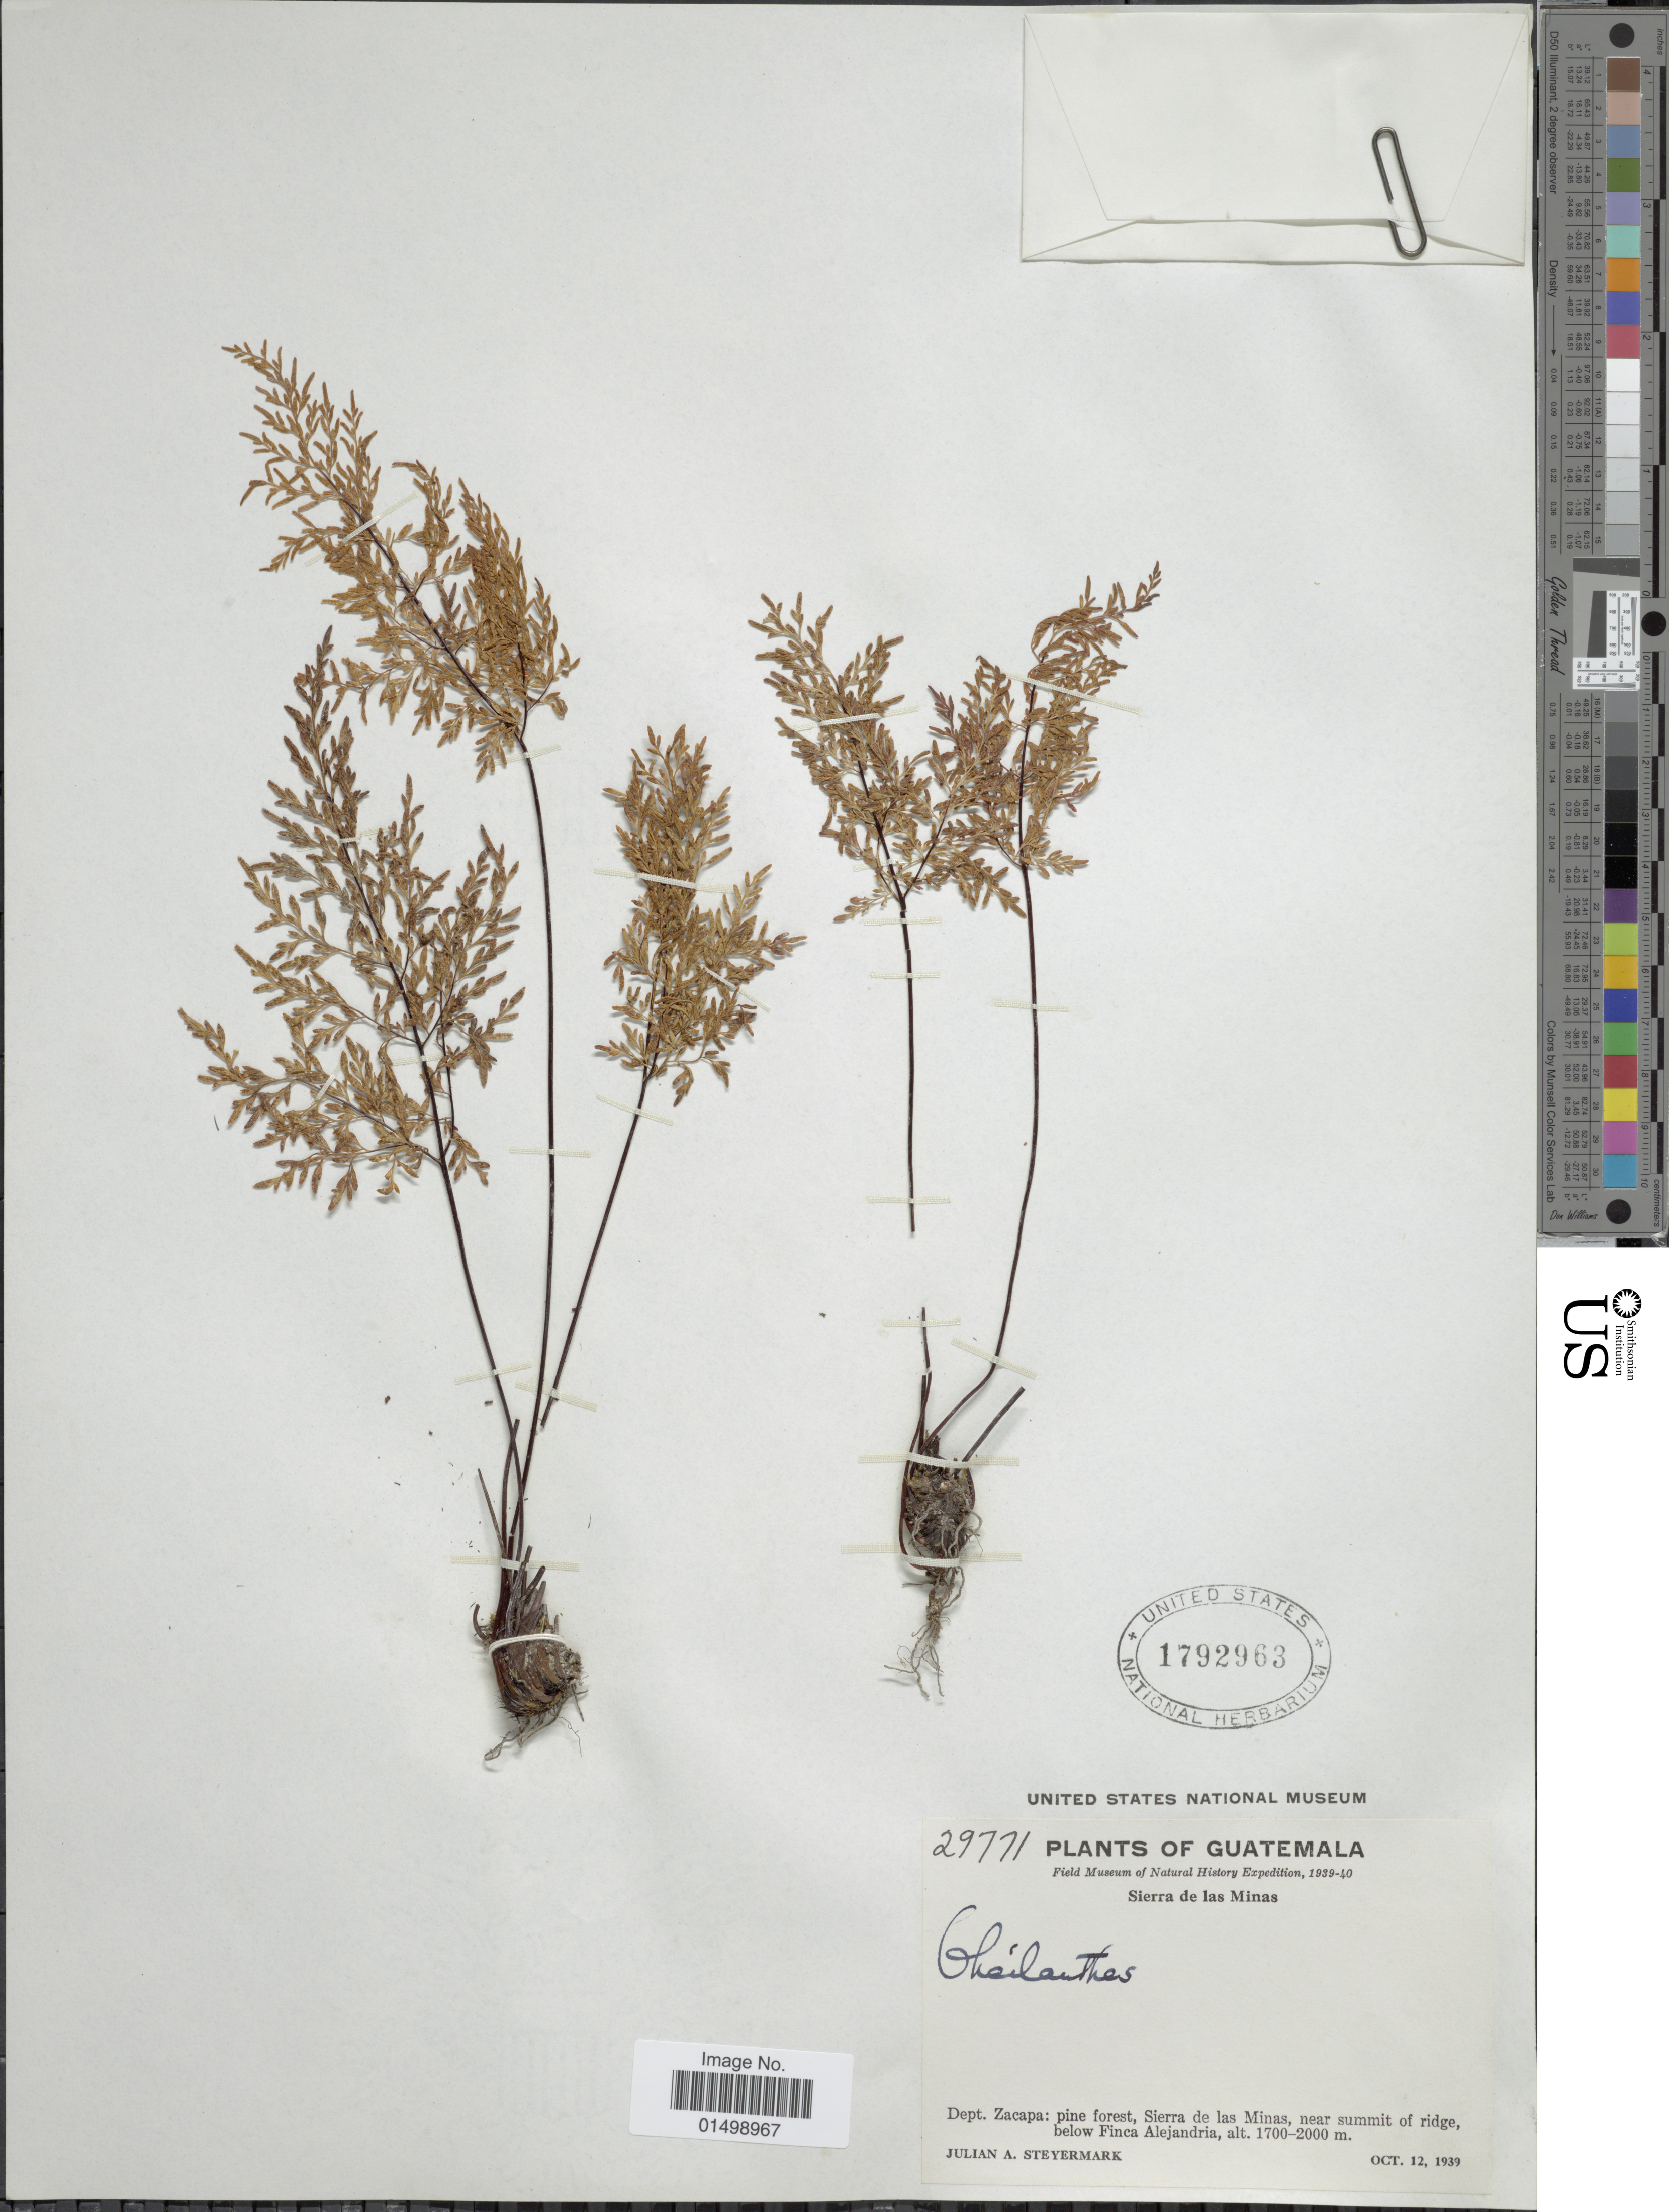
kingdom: Plantae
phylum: Tracheophyta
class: Polypodiopsida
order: Polypodiales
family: Pteridaceae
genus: Cheilanthes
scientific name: Cheilanthes pyramidalis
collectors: J. Steyermark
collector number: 29771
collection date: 1939-10-12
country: Guatemala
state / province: Zacapa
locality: Pine forest, Sierra de las Minas, near summit of ridge, below Finca Alejandria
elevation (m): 1700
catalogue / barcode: US 1792963